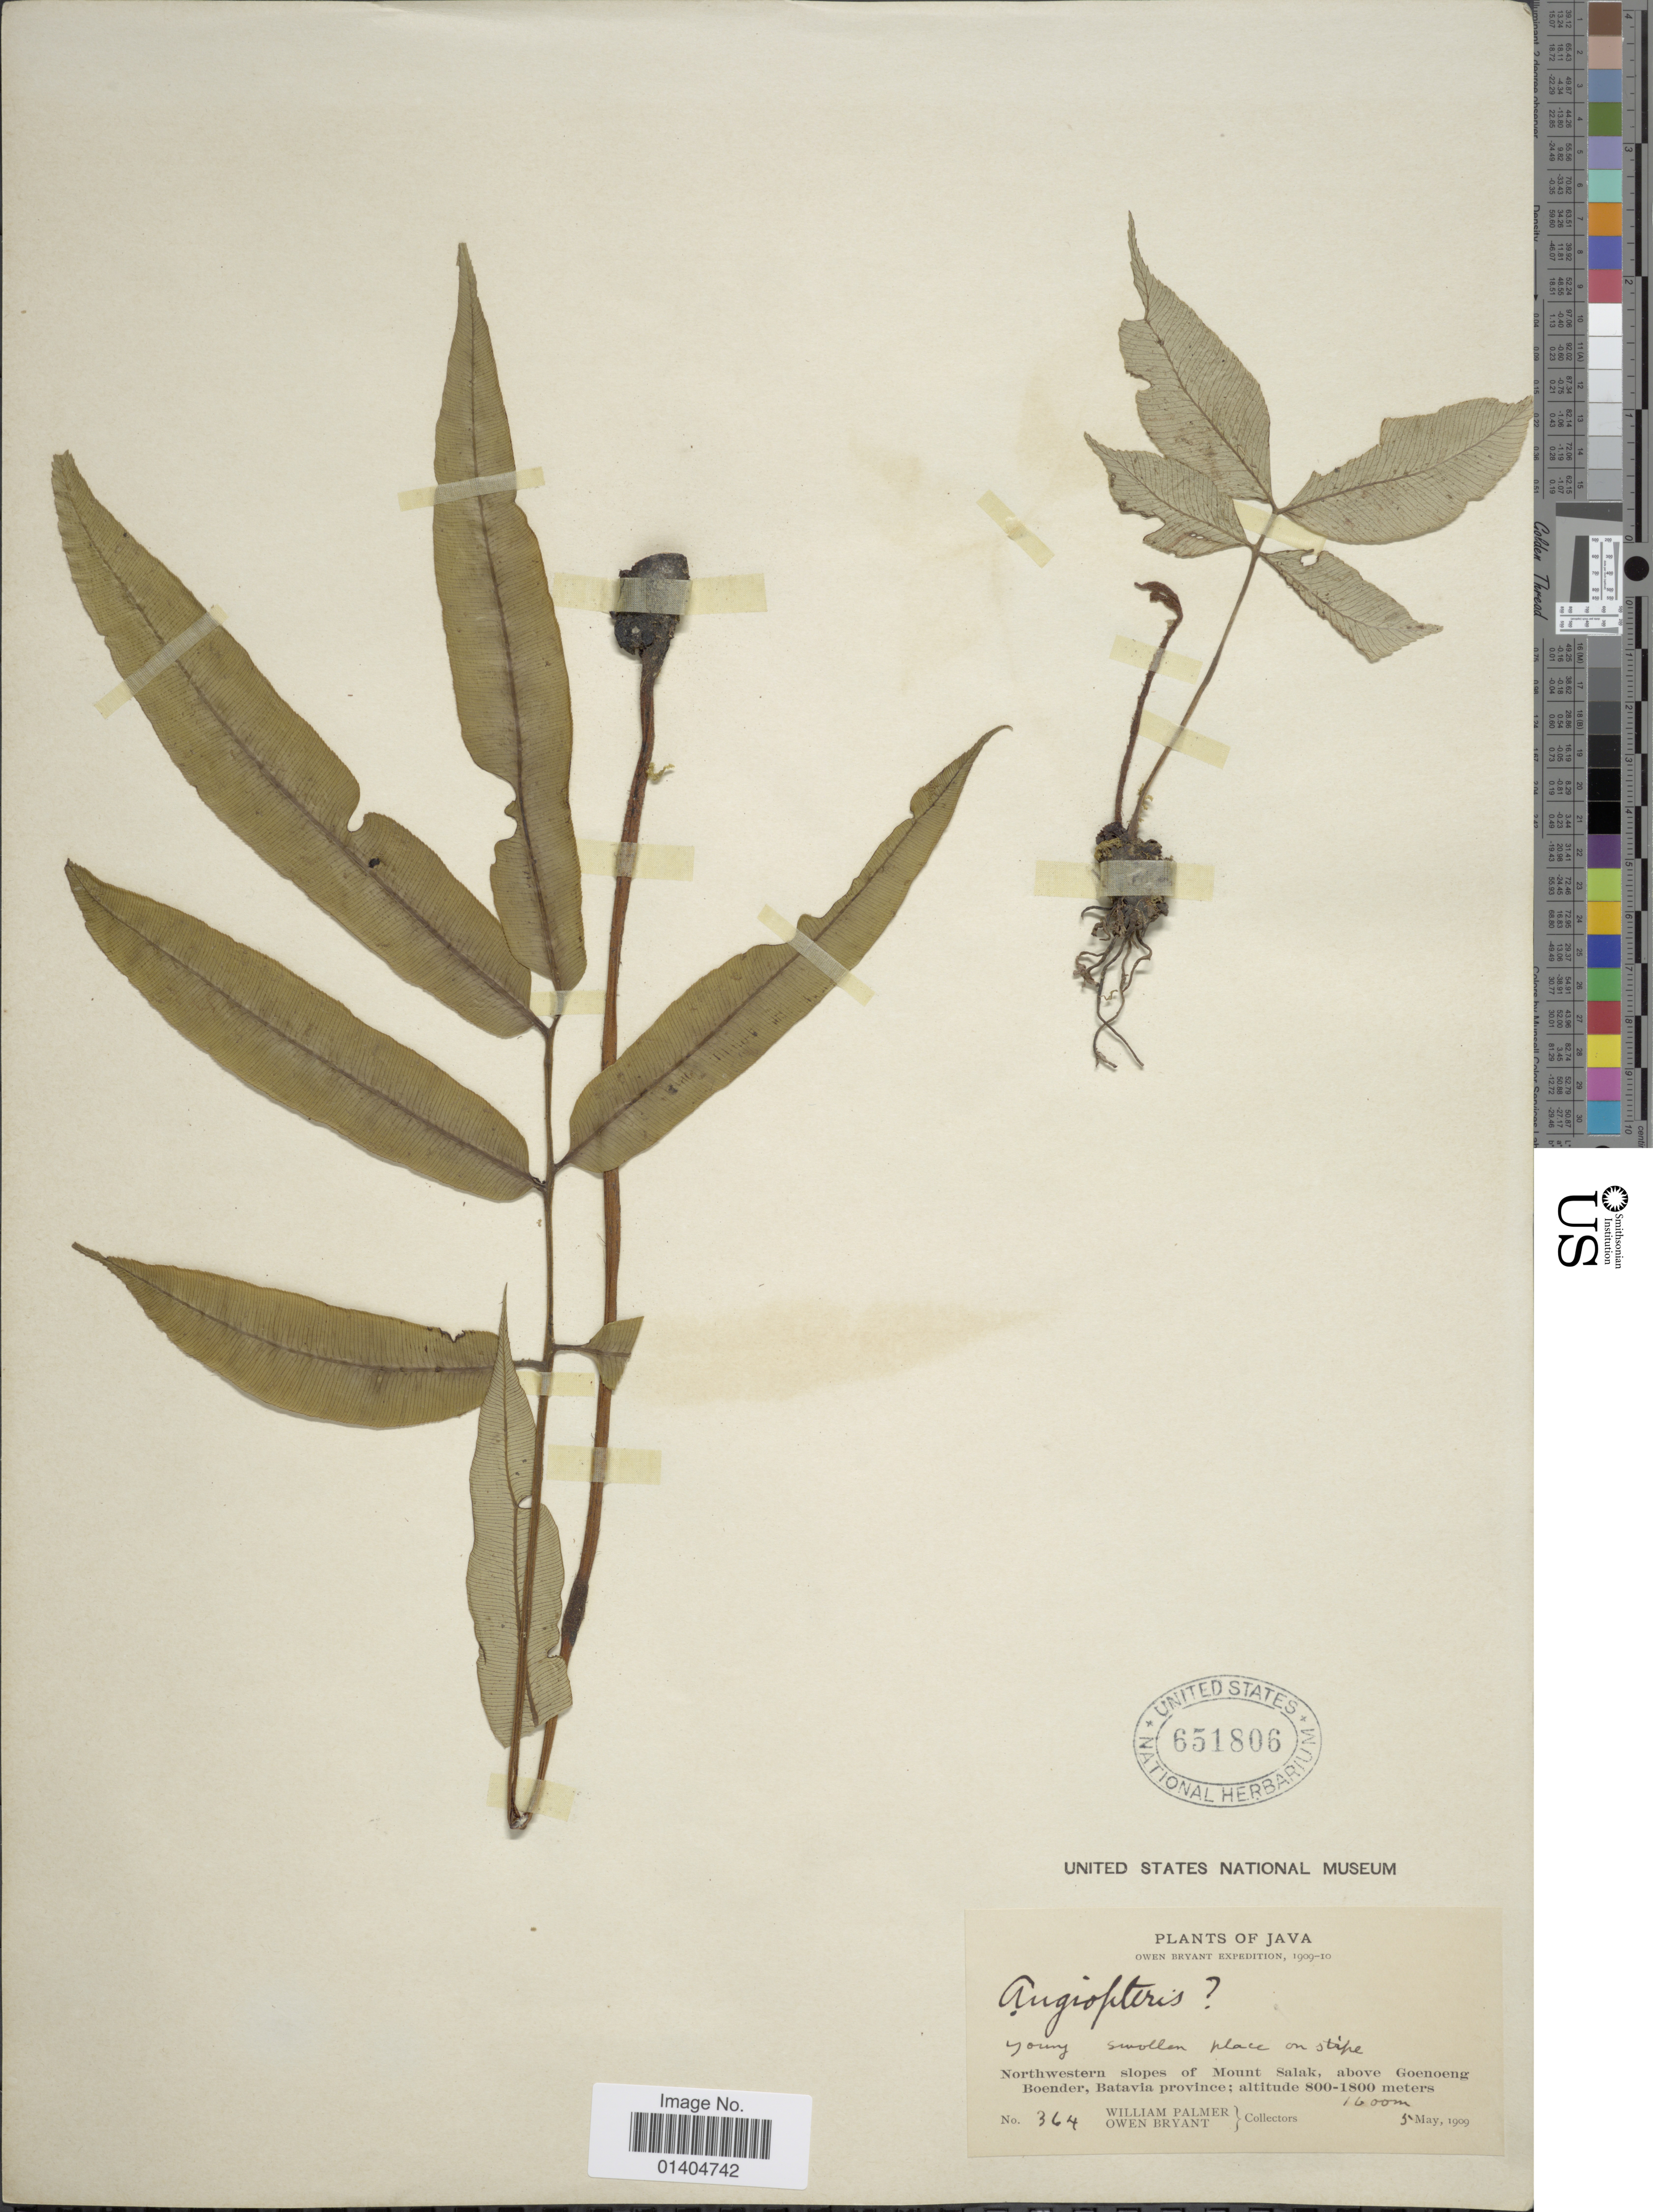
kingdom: Plantae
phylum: Tracheophyta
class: Polypodiopsida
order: Marattiales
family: Marattiaceae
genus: Angiopteris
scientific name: Angiopteris sp.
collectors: W. Palmer & O. Bryant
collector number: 364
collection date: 1909-05-05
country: Indonesia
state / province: Java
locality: Northwestern slopes of Mount Salak, above Goenoeng Boender, Batavia province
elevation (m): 1600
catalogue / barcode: US 651806